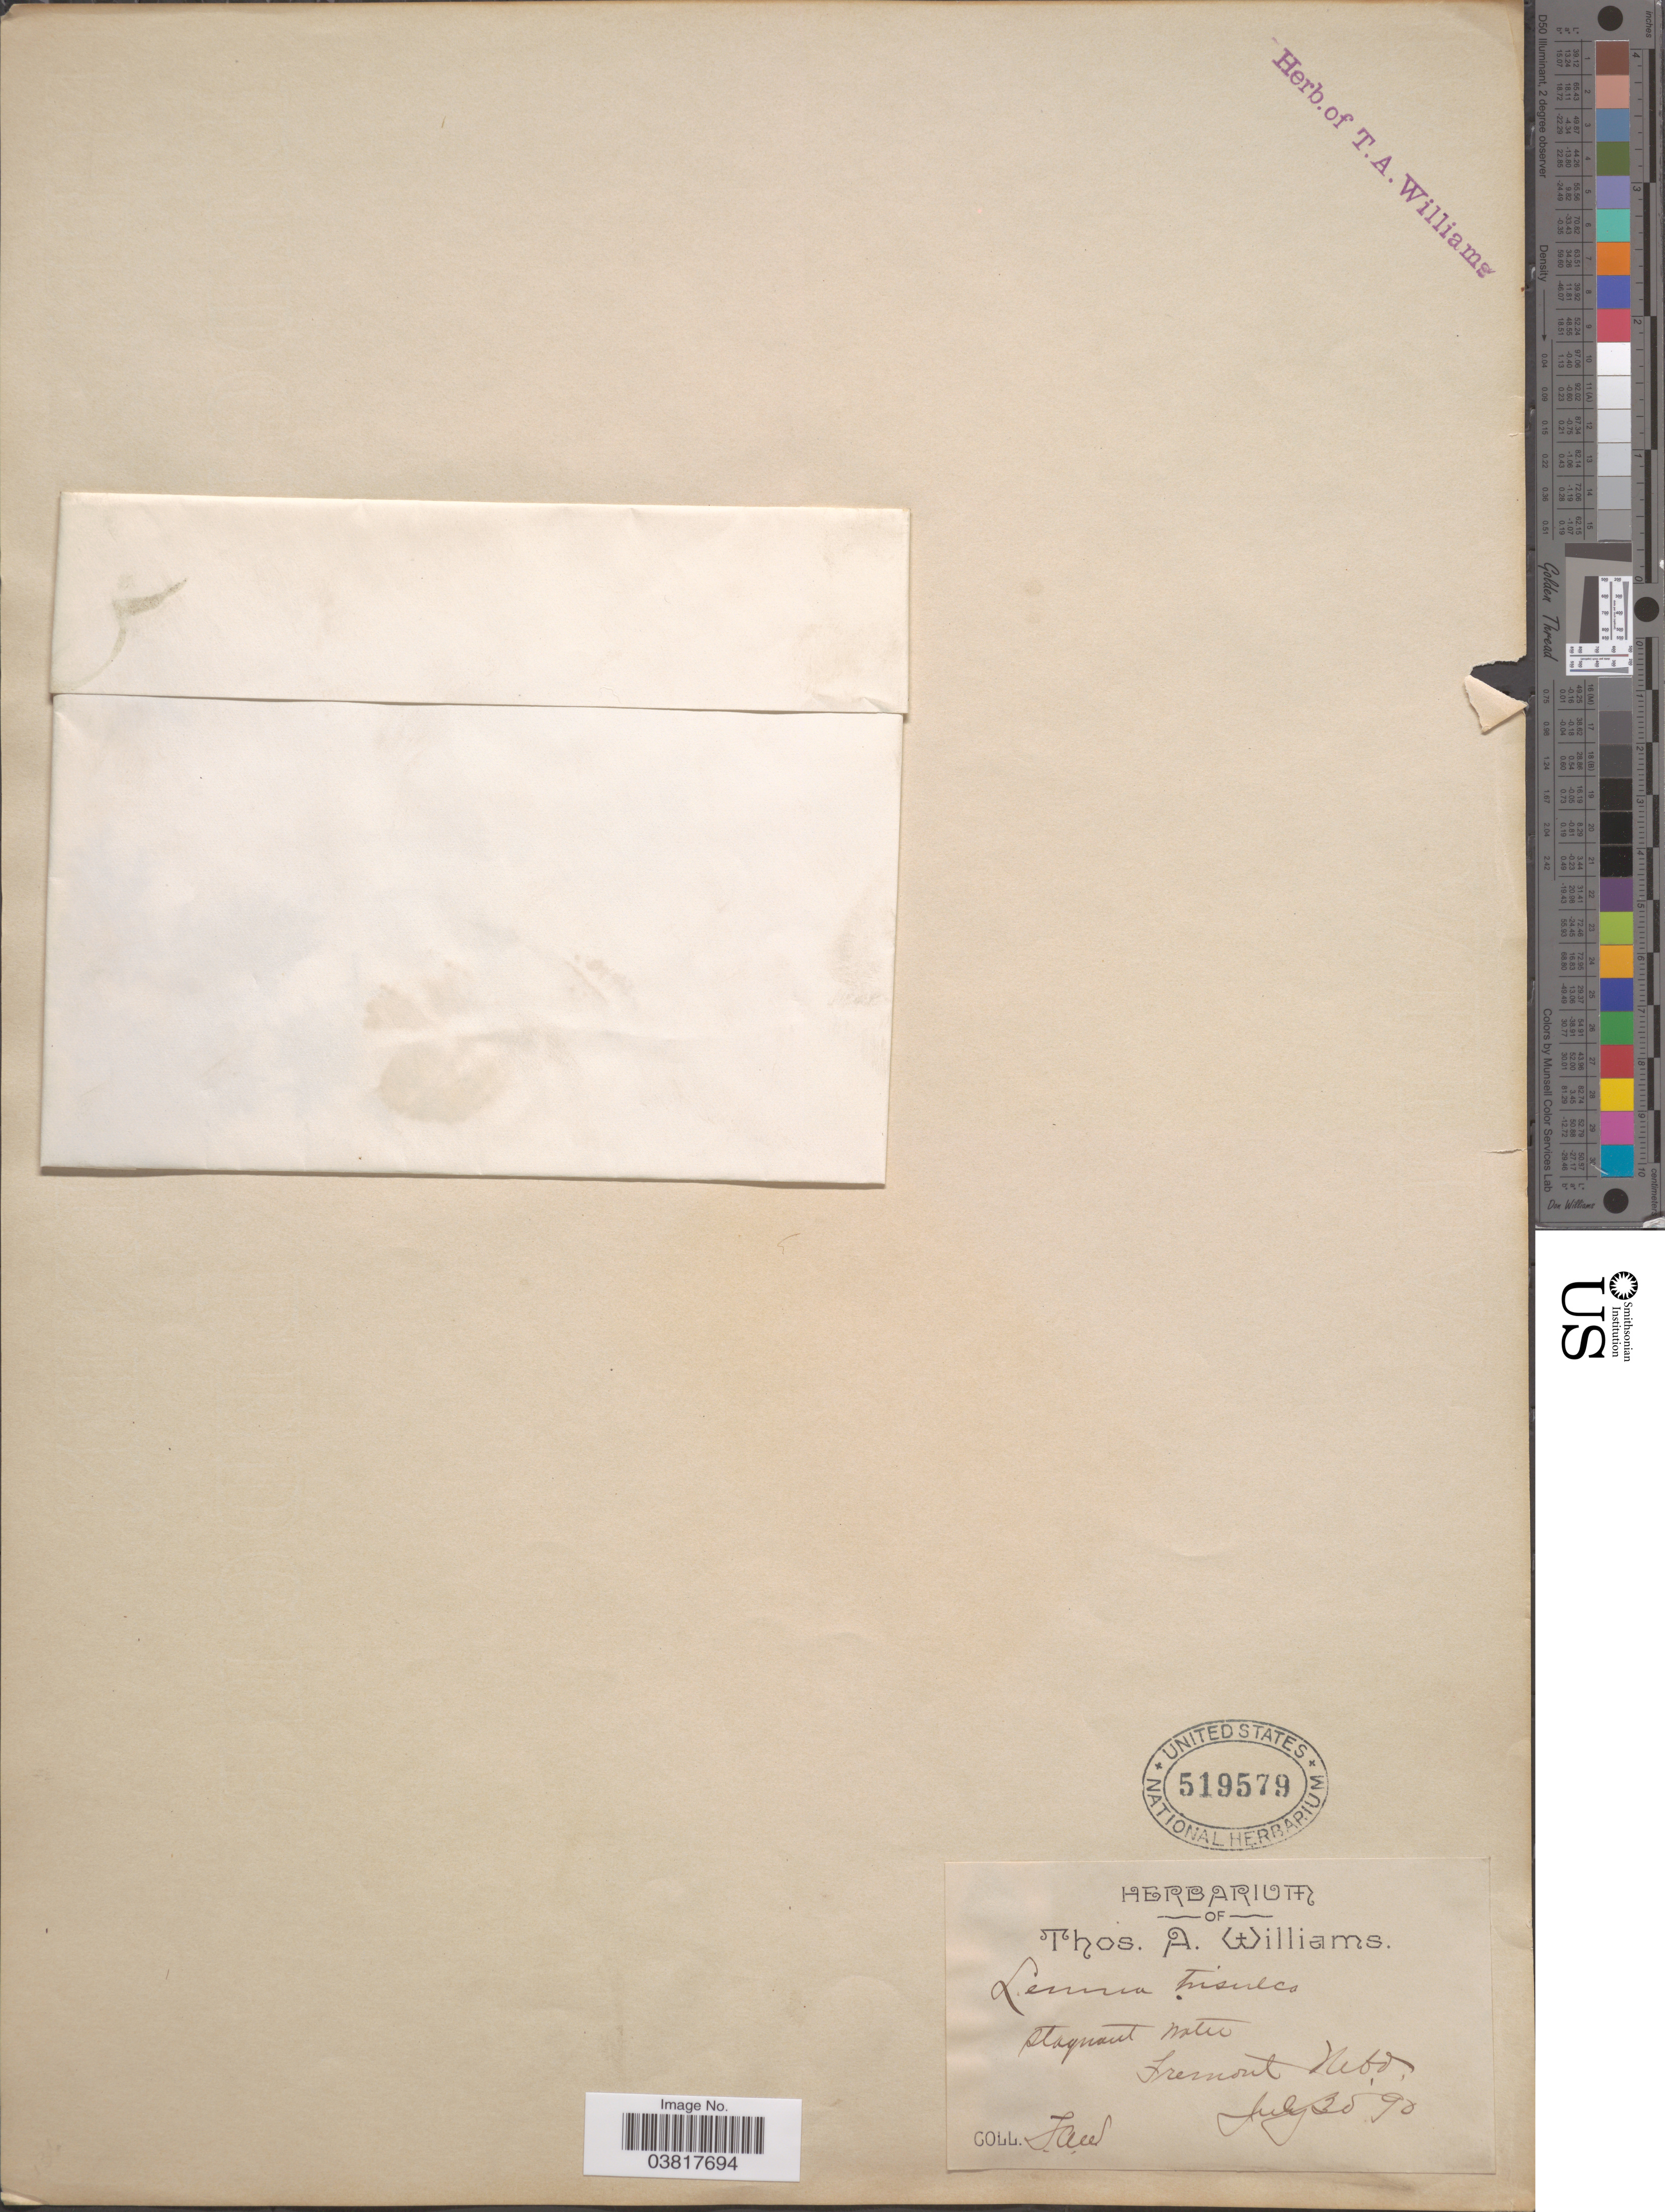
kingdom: Plantae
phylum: Tracheophyta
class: Liliopsida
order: Alismatales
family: Araceae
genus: Lemna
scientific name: Lemna trisulca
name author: L.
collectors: T. A. Williams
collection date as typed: Transcribed d/m/y: 30/7/90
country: United States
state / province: Nebraska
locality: Stagnant water. Fremont.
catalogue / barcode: US 519579